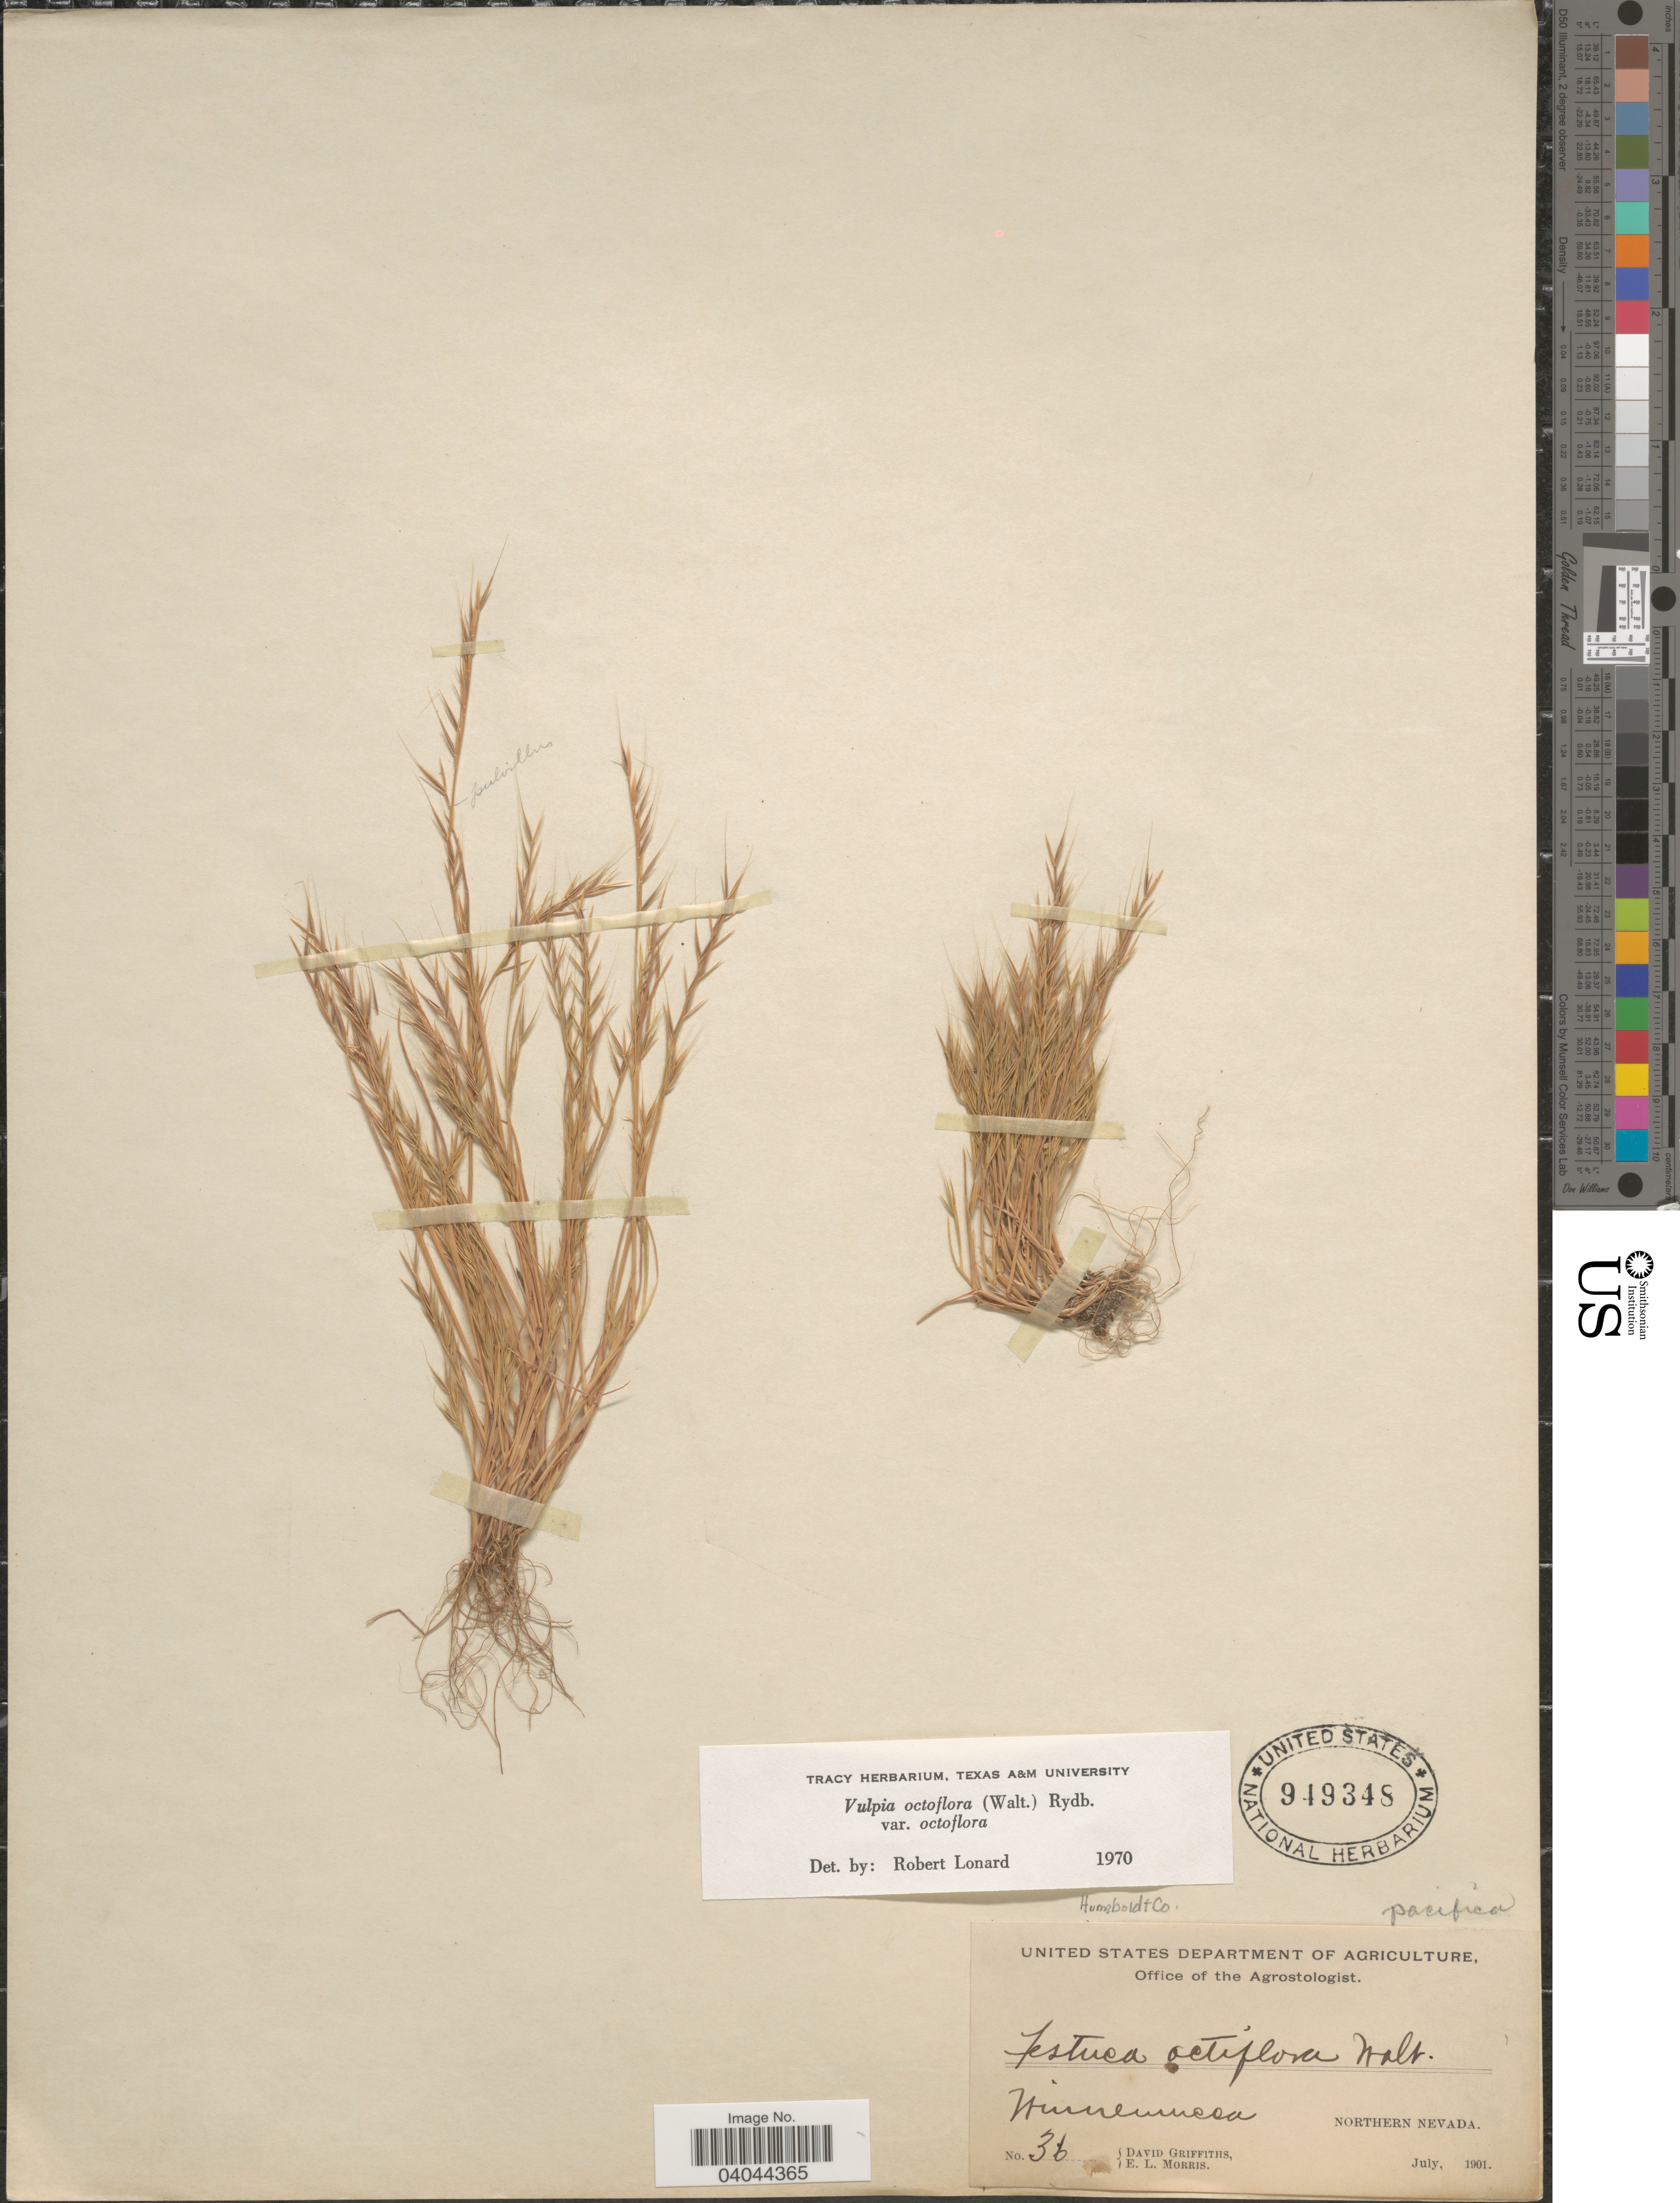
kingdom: Plantae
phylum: Tracheophyta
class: Liliopsida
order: Poales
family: Poaceae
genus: Festuca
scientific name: Festuca octoflora var. octoflora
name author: Walter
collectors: D. Griffiths & E. Morris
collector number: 36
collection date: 1901-07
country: United States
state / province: Nevada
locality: Winnemucca. Northern Nevada. Humboldt Co.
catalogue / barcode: US 949348